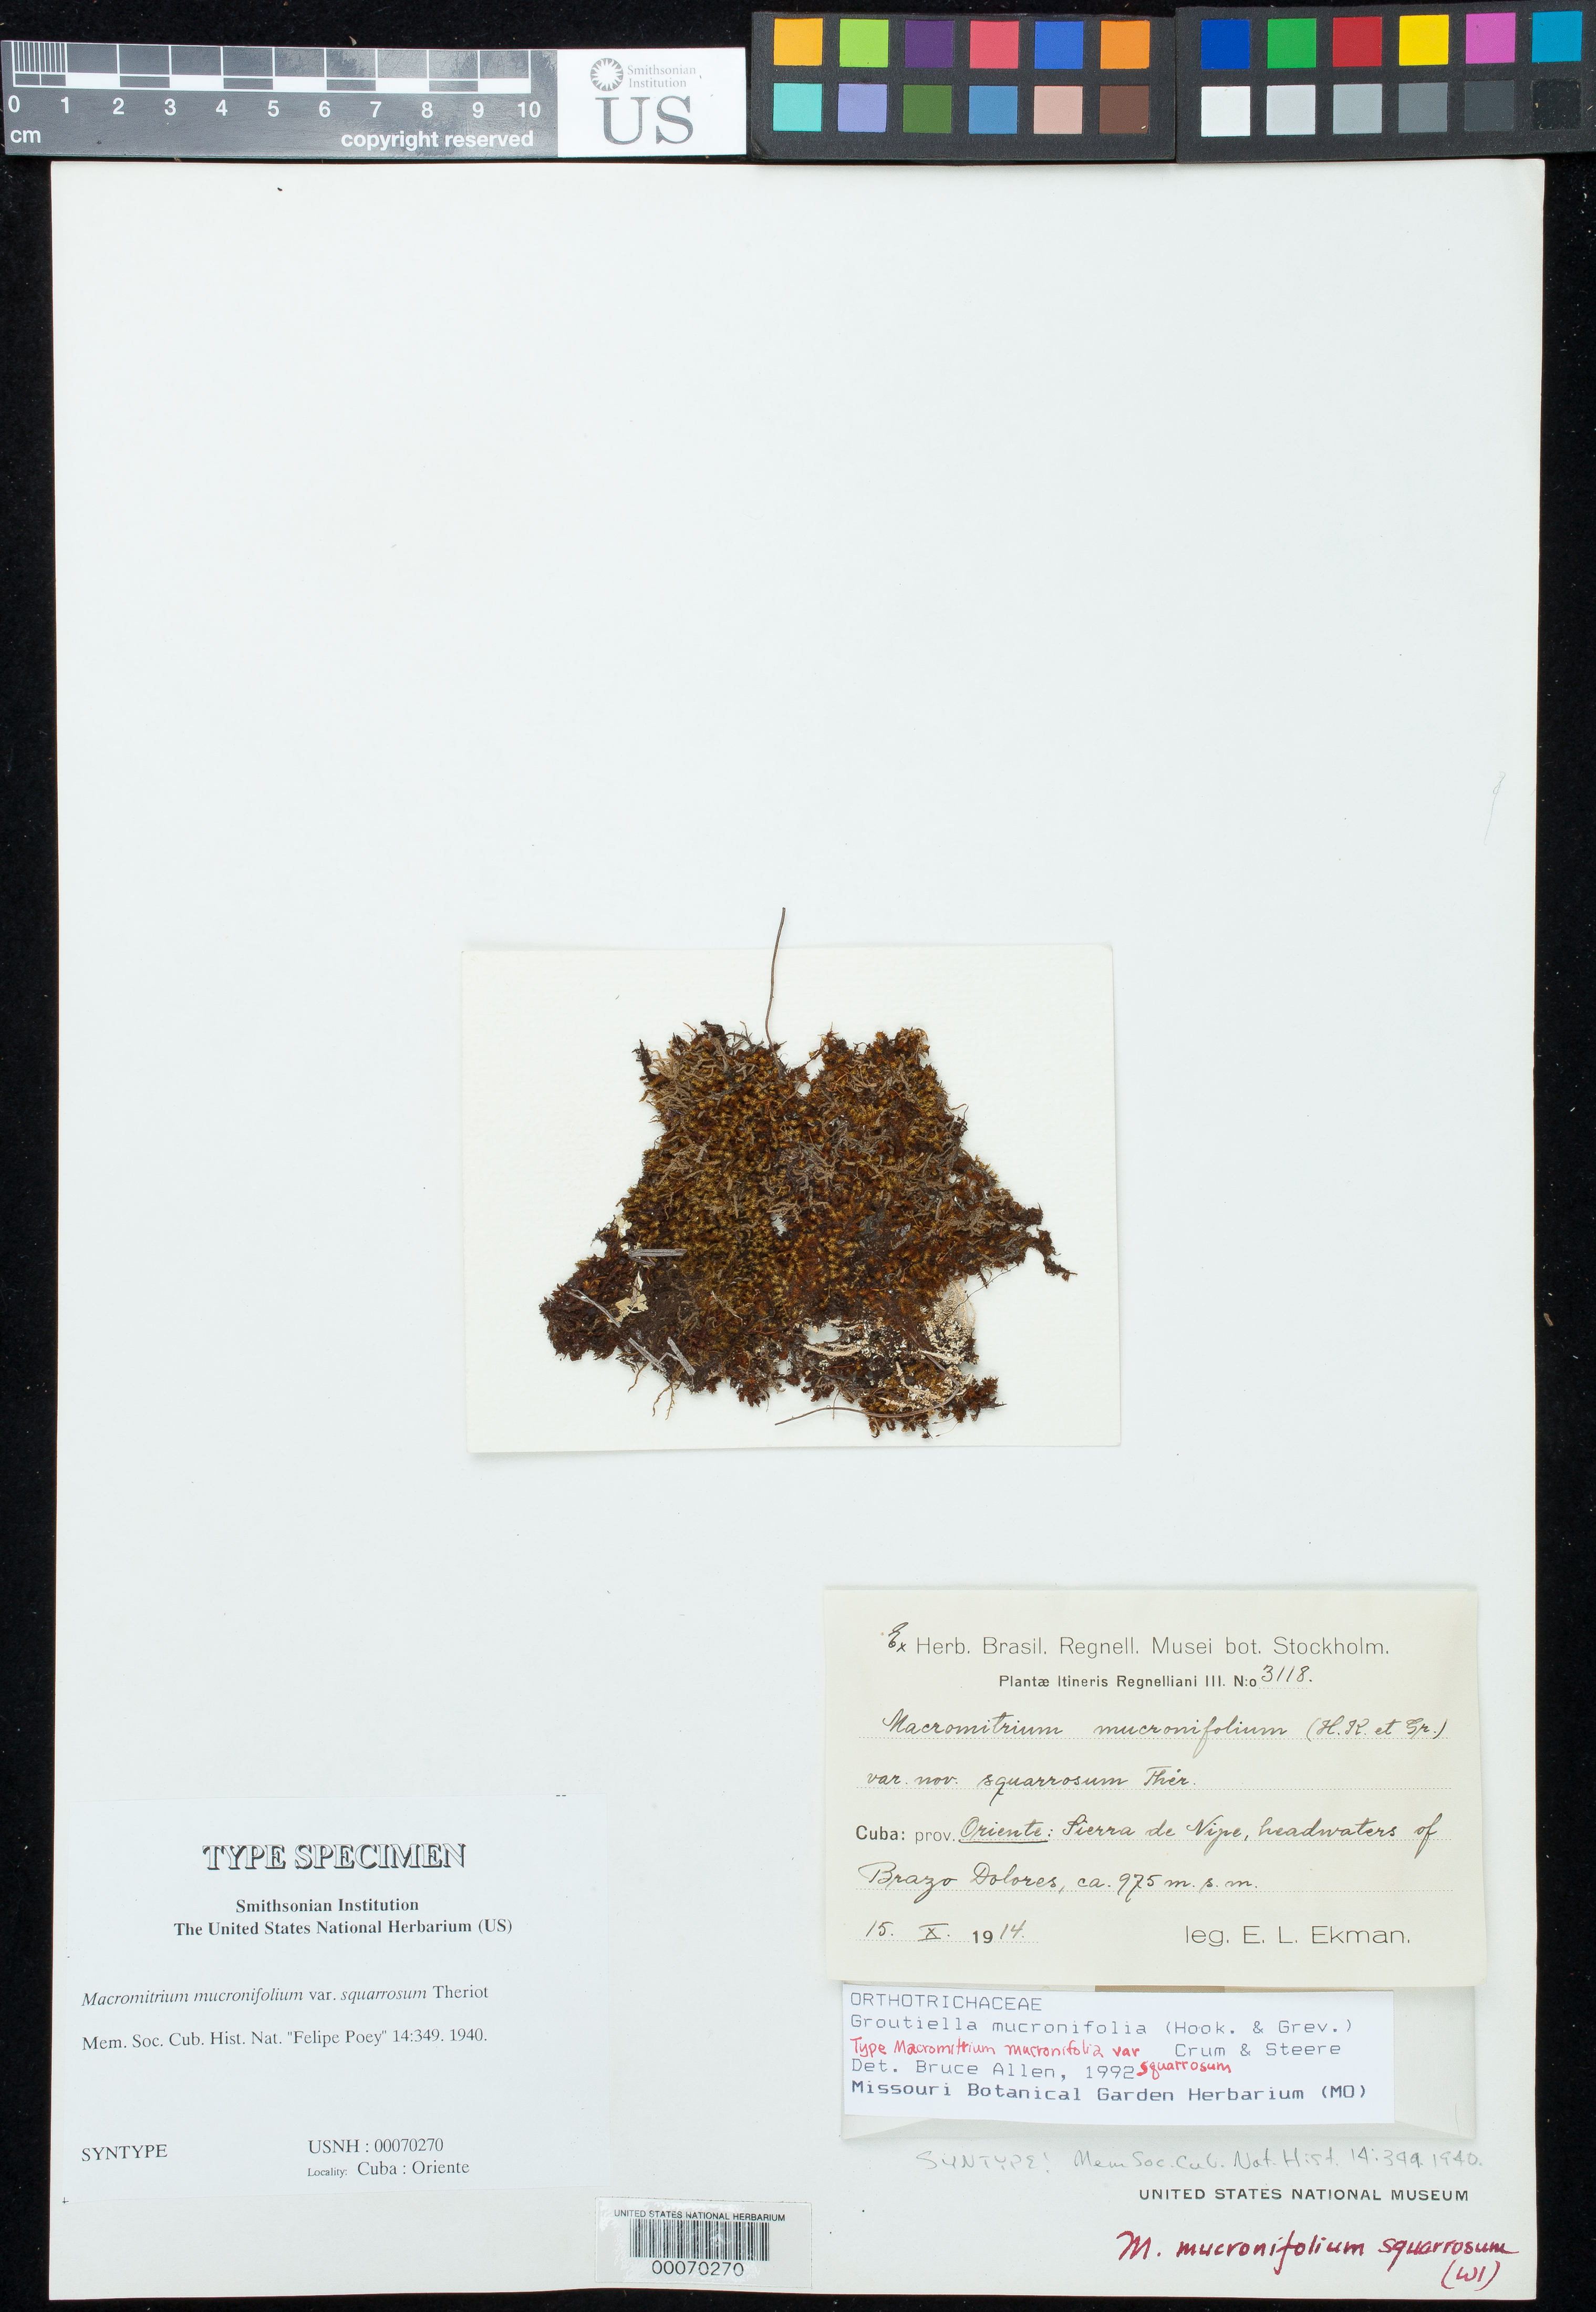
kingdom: Plantae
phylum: Bryophyta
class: Bryopsida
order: Orthotrichales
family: Orthotrichaceae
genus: Macromitrium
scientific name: Macromitrium mucronifolium var. squarrosum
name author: Thér.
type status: Syntype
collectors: E. L. Ekman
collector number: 3118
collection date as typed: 15 Oct 1914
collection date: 1914-10-15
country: Cuba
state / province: Oriente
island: Greater Antilles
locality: Sierra de Nipe, headwaters of Brazo Dolores.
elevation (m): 975